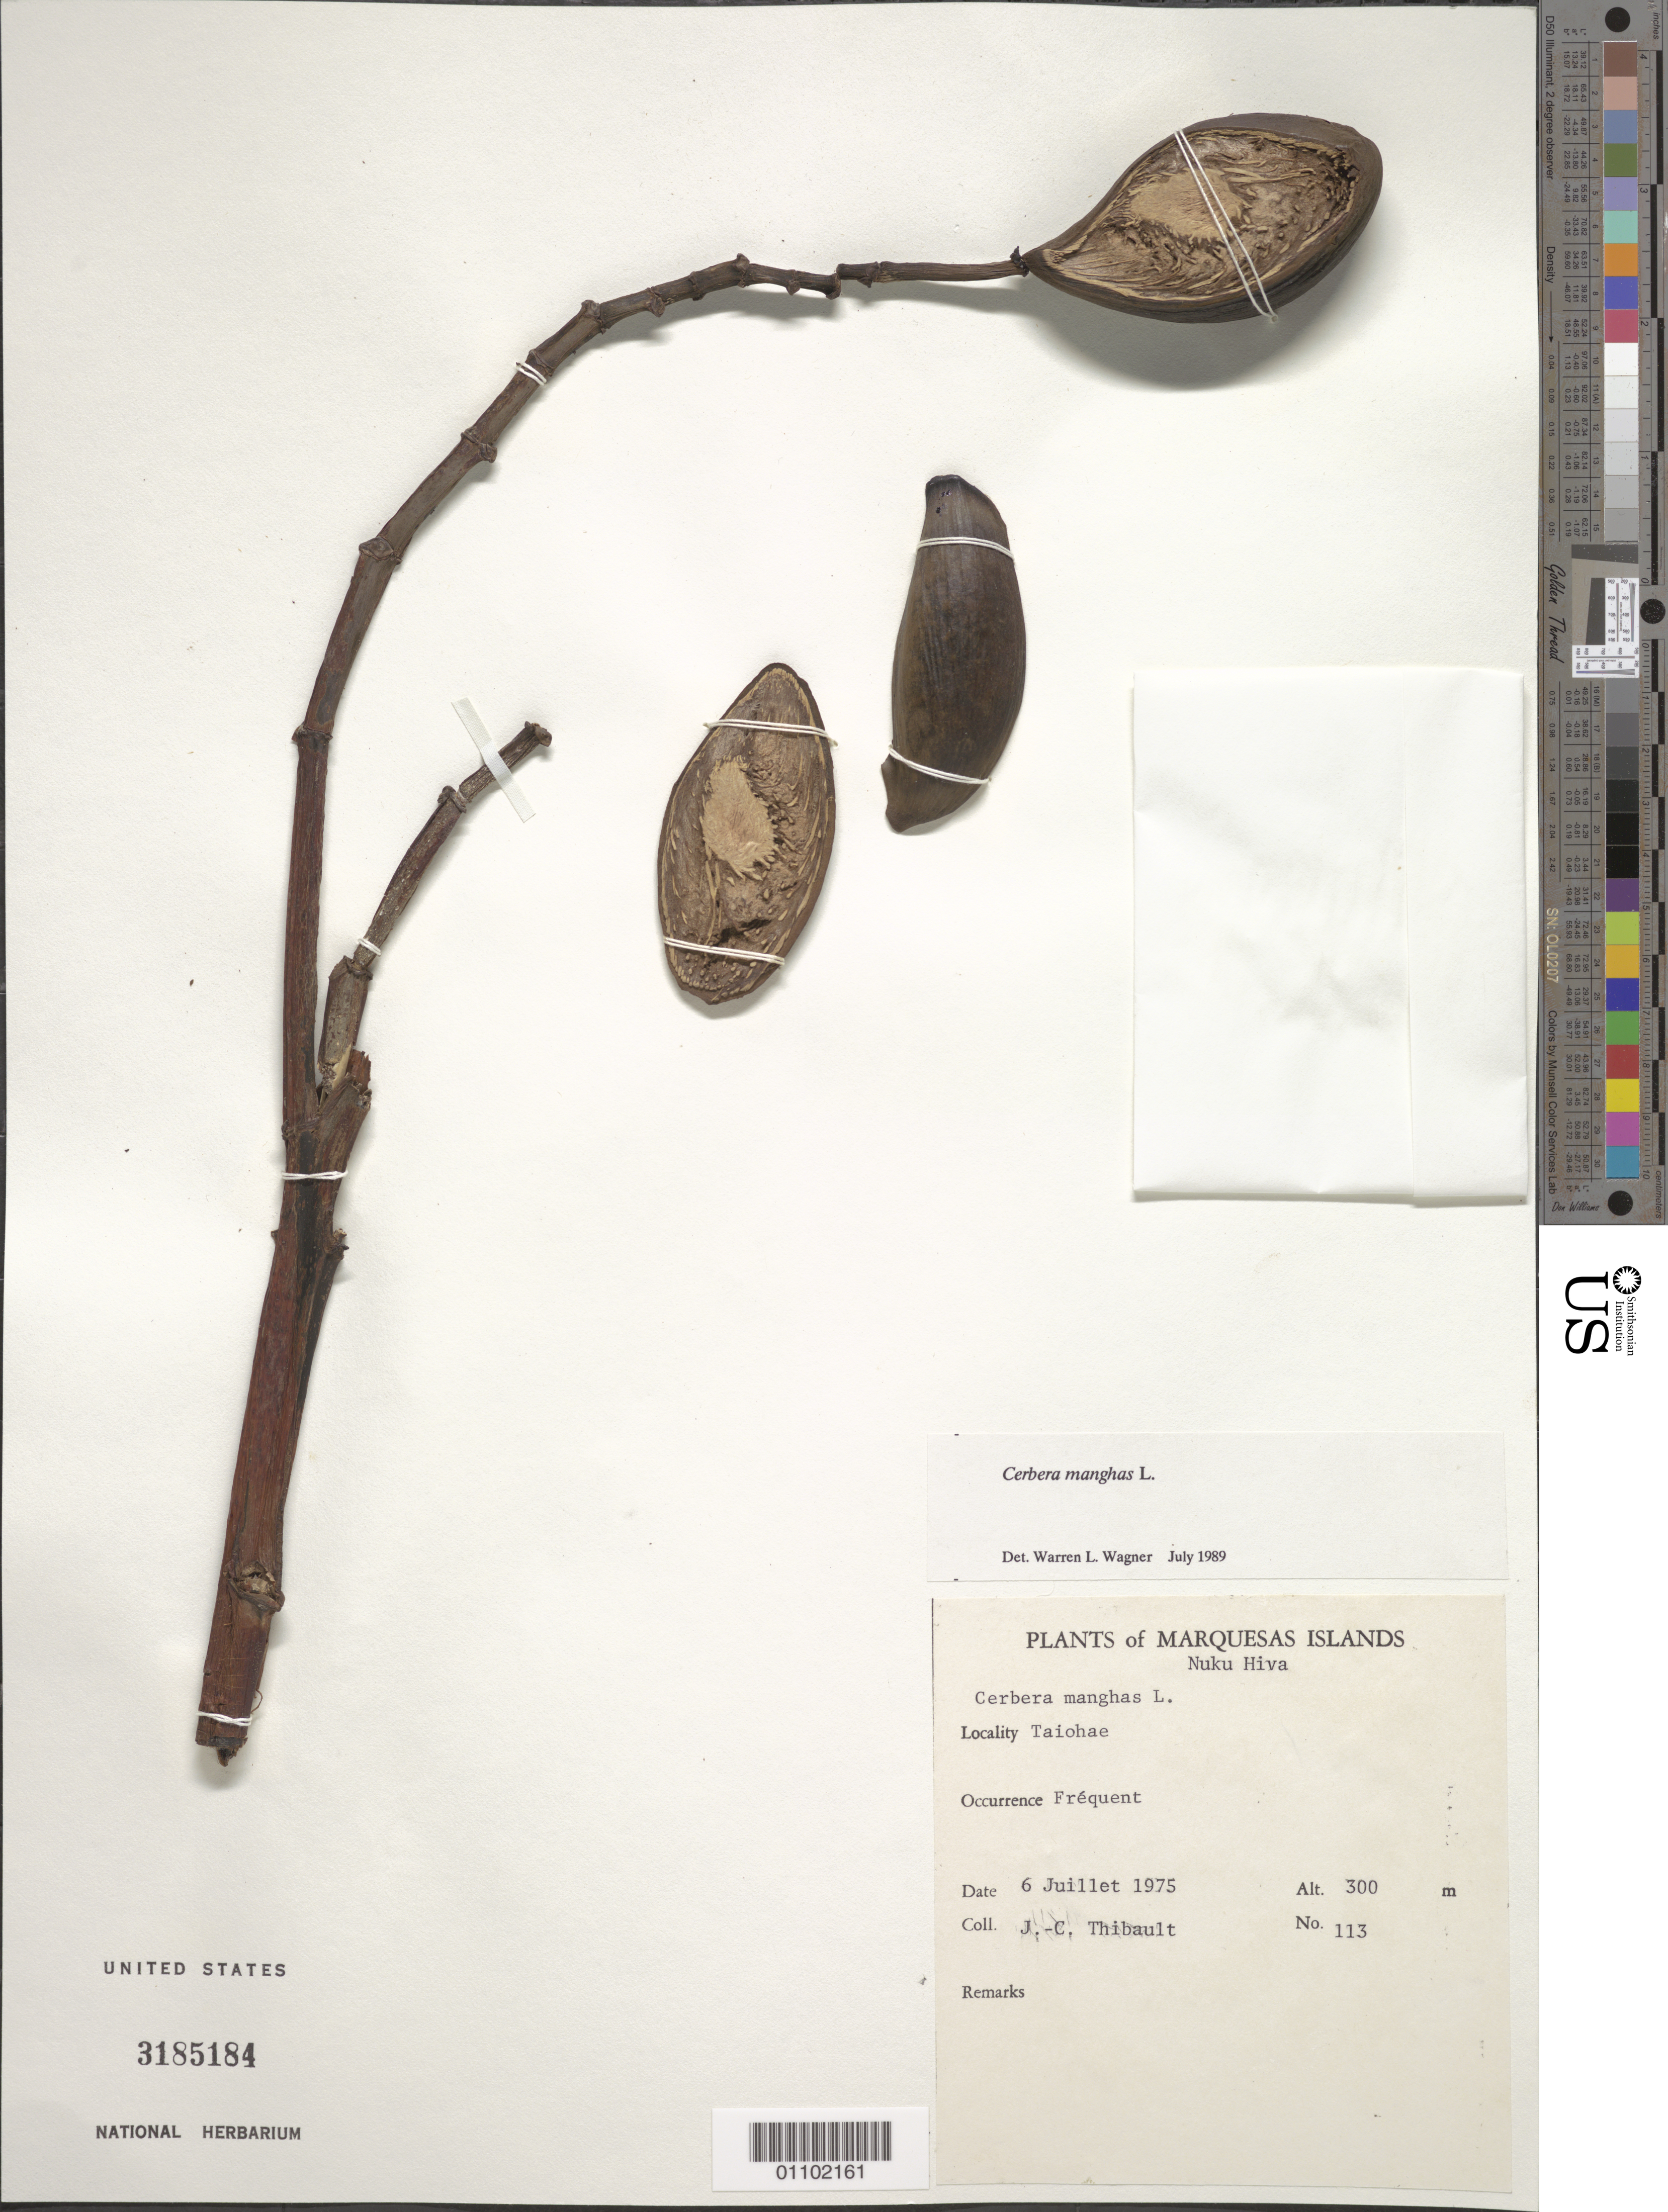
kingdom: Plantae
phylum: Tracheophyta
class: Magnoliopsida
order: Gentianales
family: Apocynaceae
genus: Cerbera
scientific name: Cerbera manghas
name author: L.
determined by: Wagner, W. L., (BOT), Smithsonian Institution - National Museum of Natural History (UNITED STATES)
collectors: J. Thibault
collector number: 113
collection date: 1975-07-06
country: French Polynesia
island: Nuku Hiva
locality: Taiohae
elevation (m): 300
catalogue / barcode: US 3185184